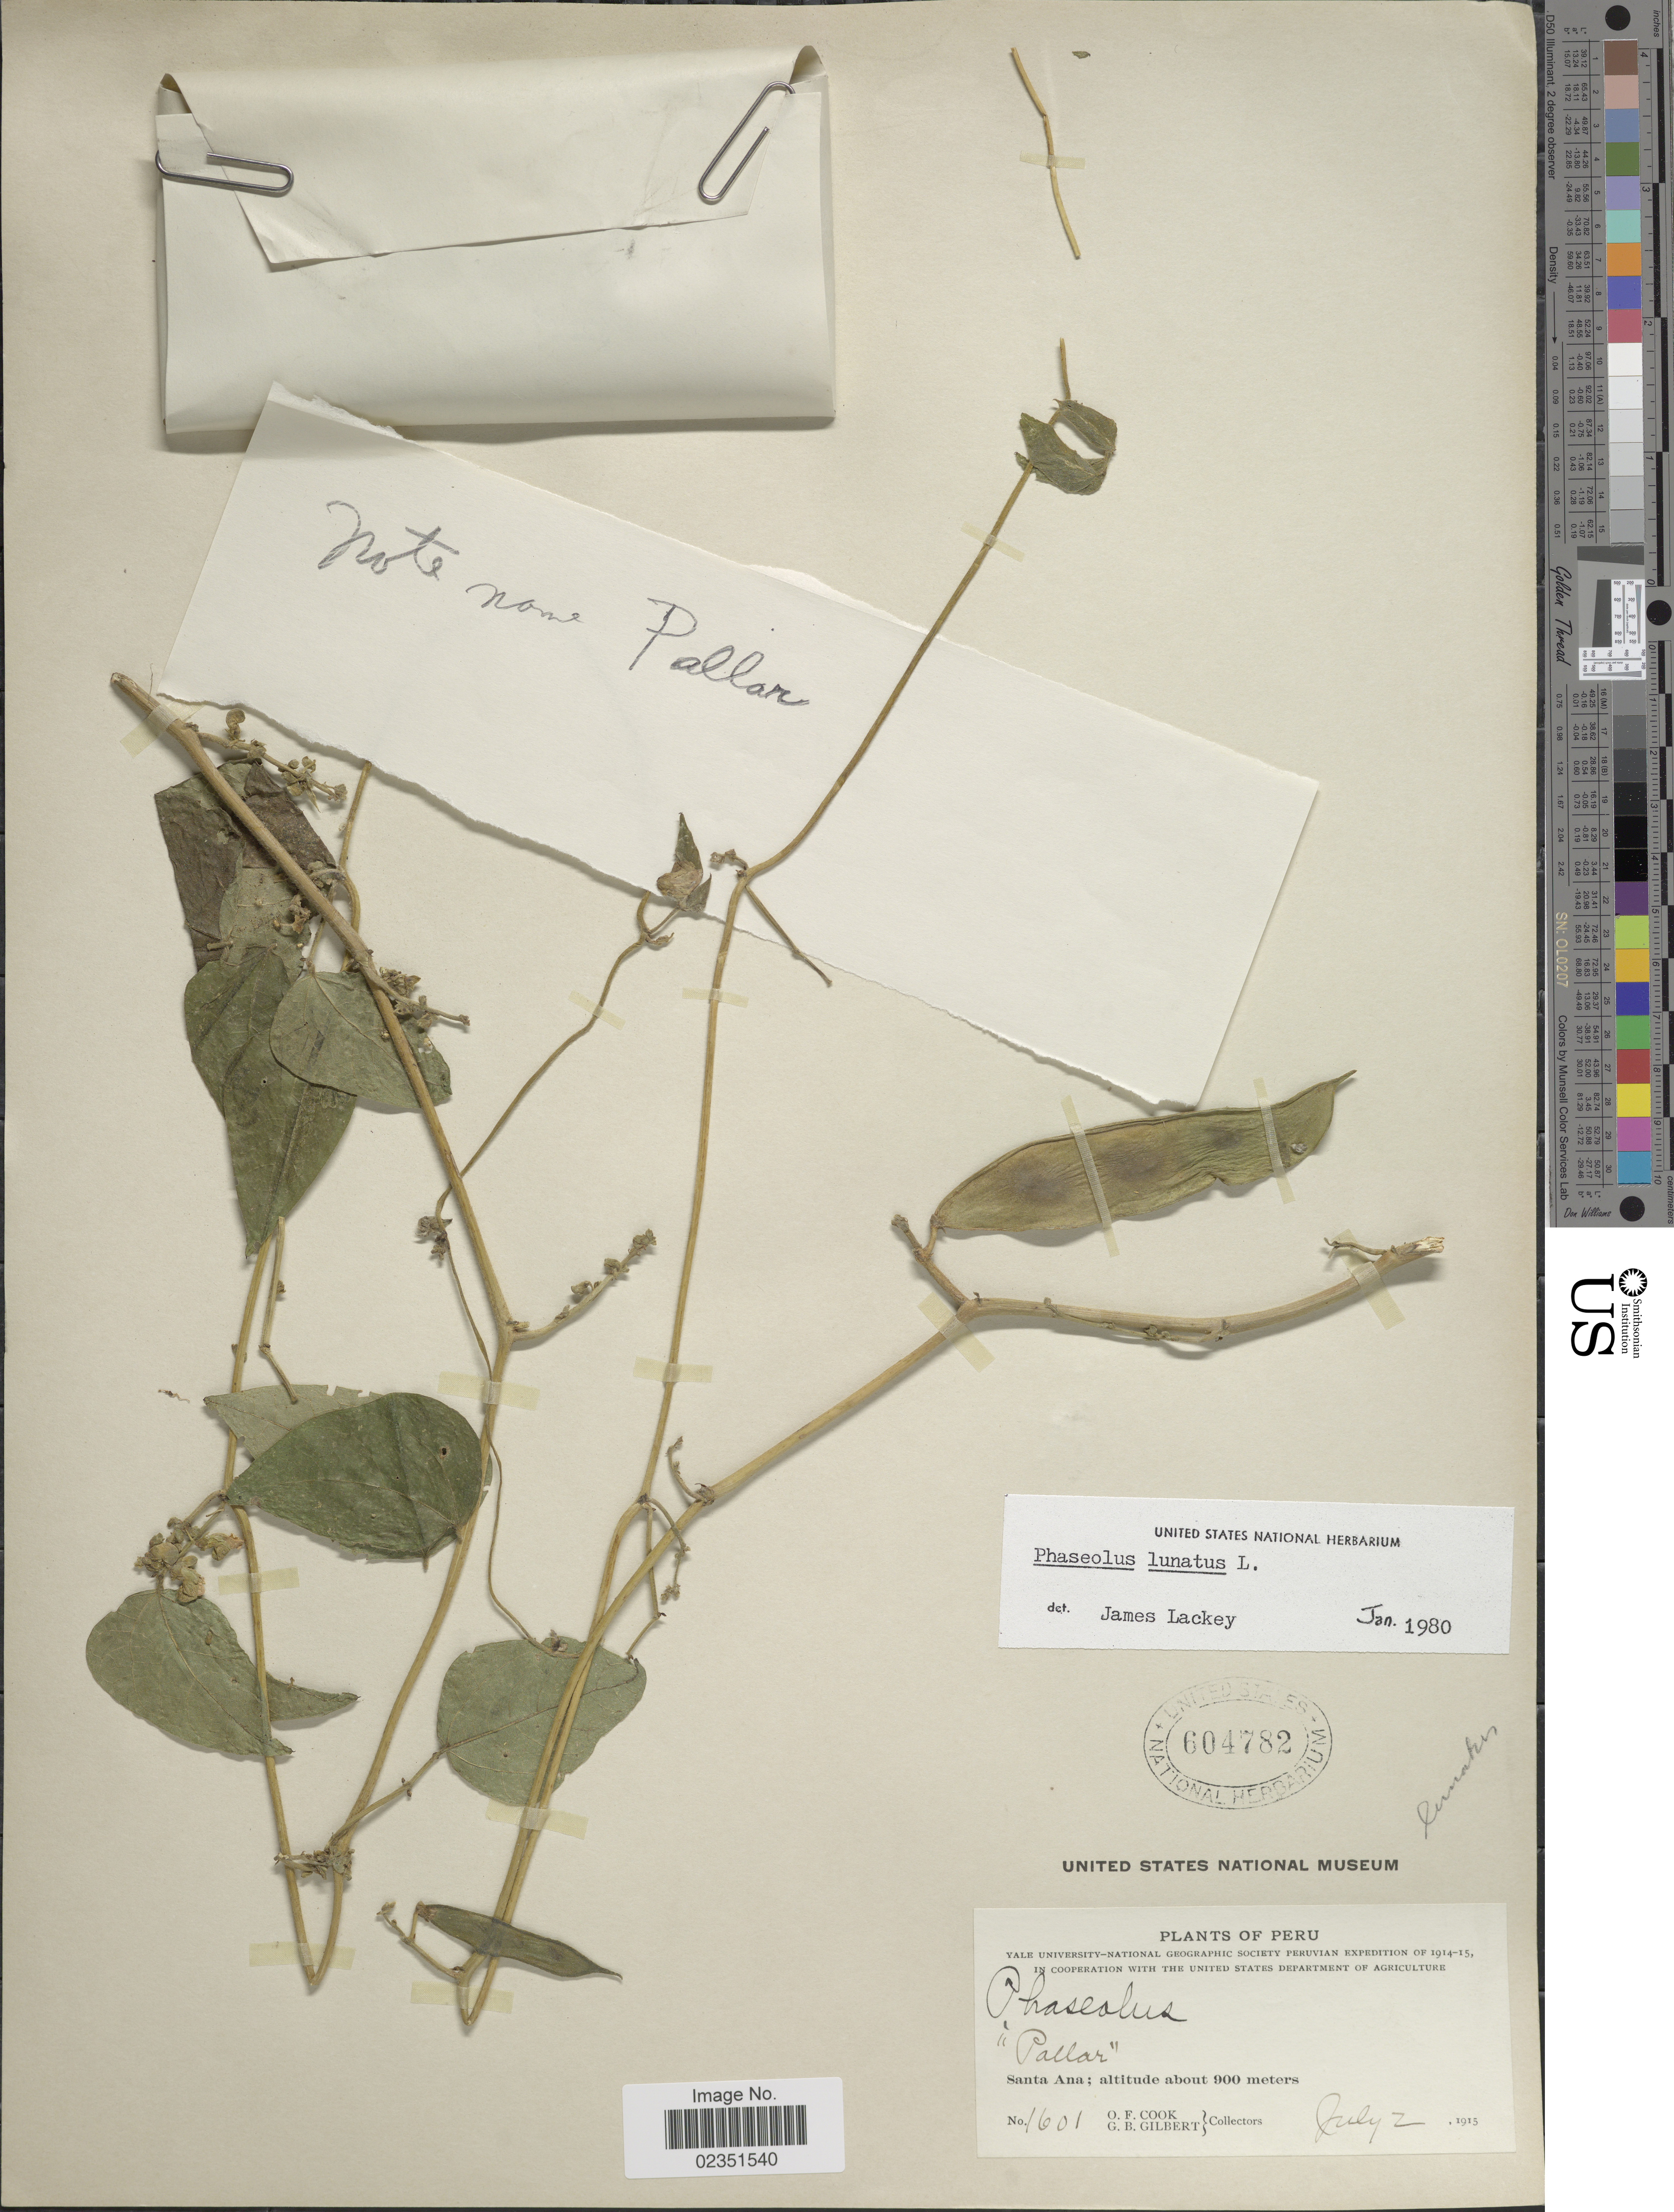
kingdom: Plantae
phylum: Tracheophyta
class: Magnoliopsida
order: Fabales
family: Fabaceae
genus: Phaseolus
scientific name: Phaseolus lunatus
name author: L.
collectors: O. F. Cook & G. B. Gilbert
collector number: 1601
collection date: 1915-07-02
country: Peru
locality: Santa Ana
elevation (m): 900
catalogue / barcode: US 604782